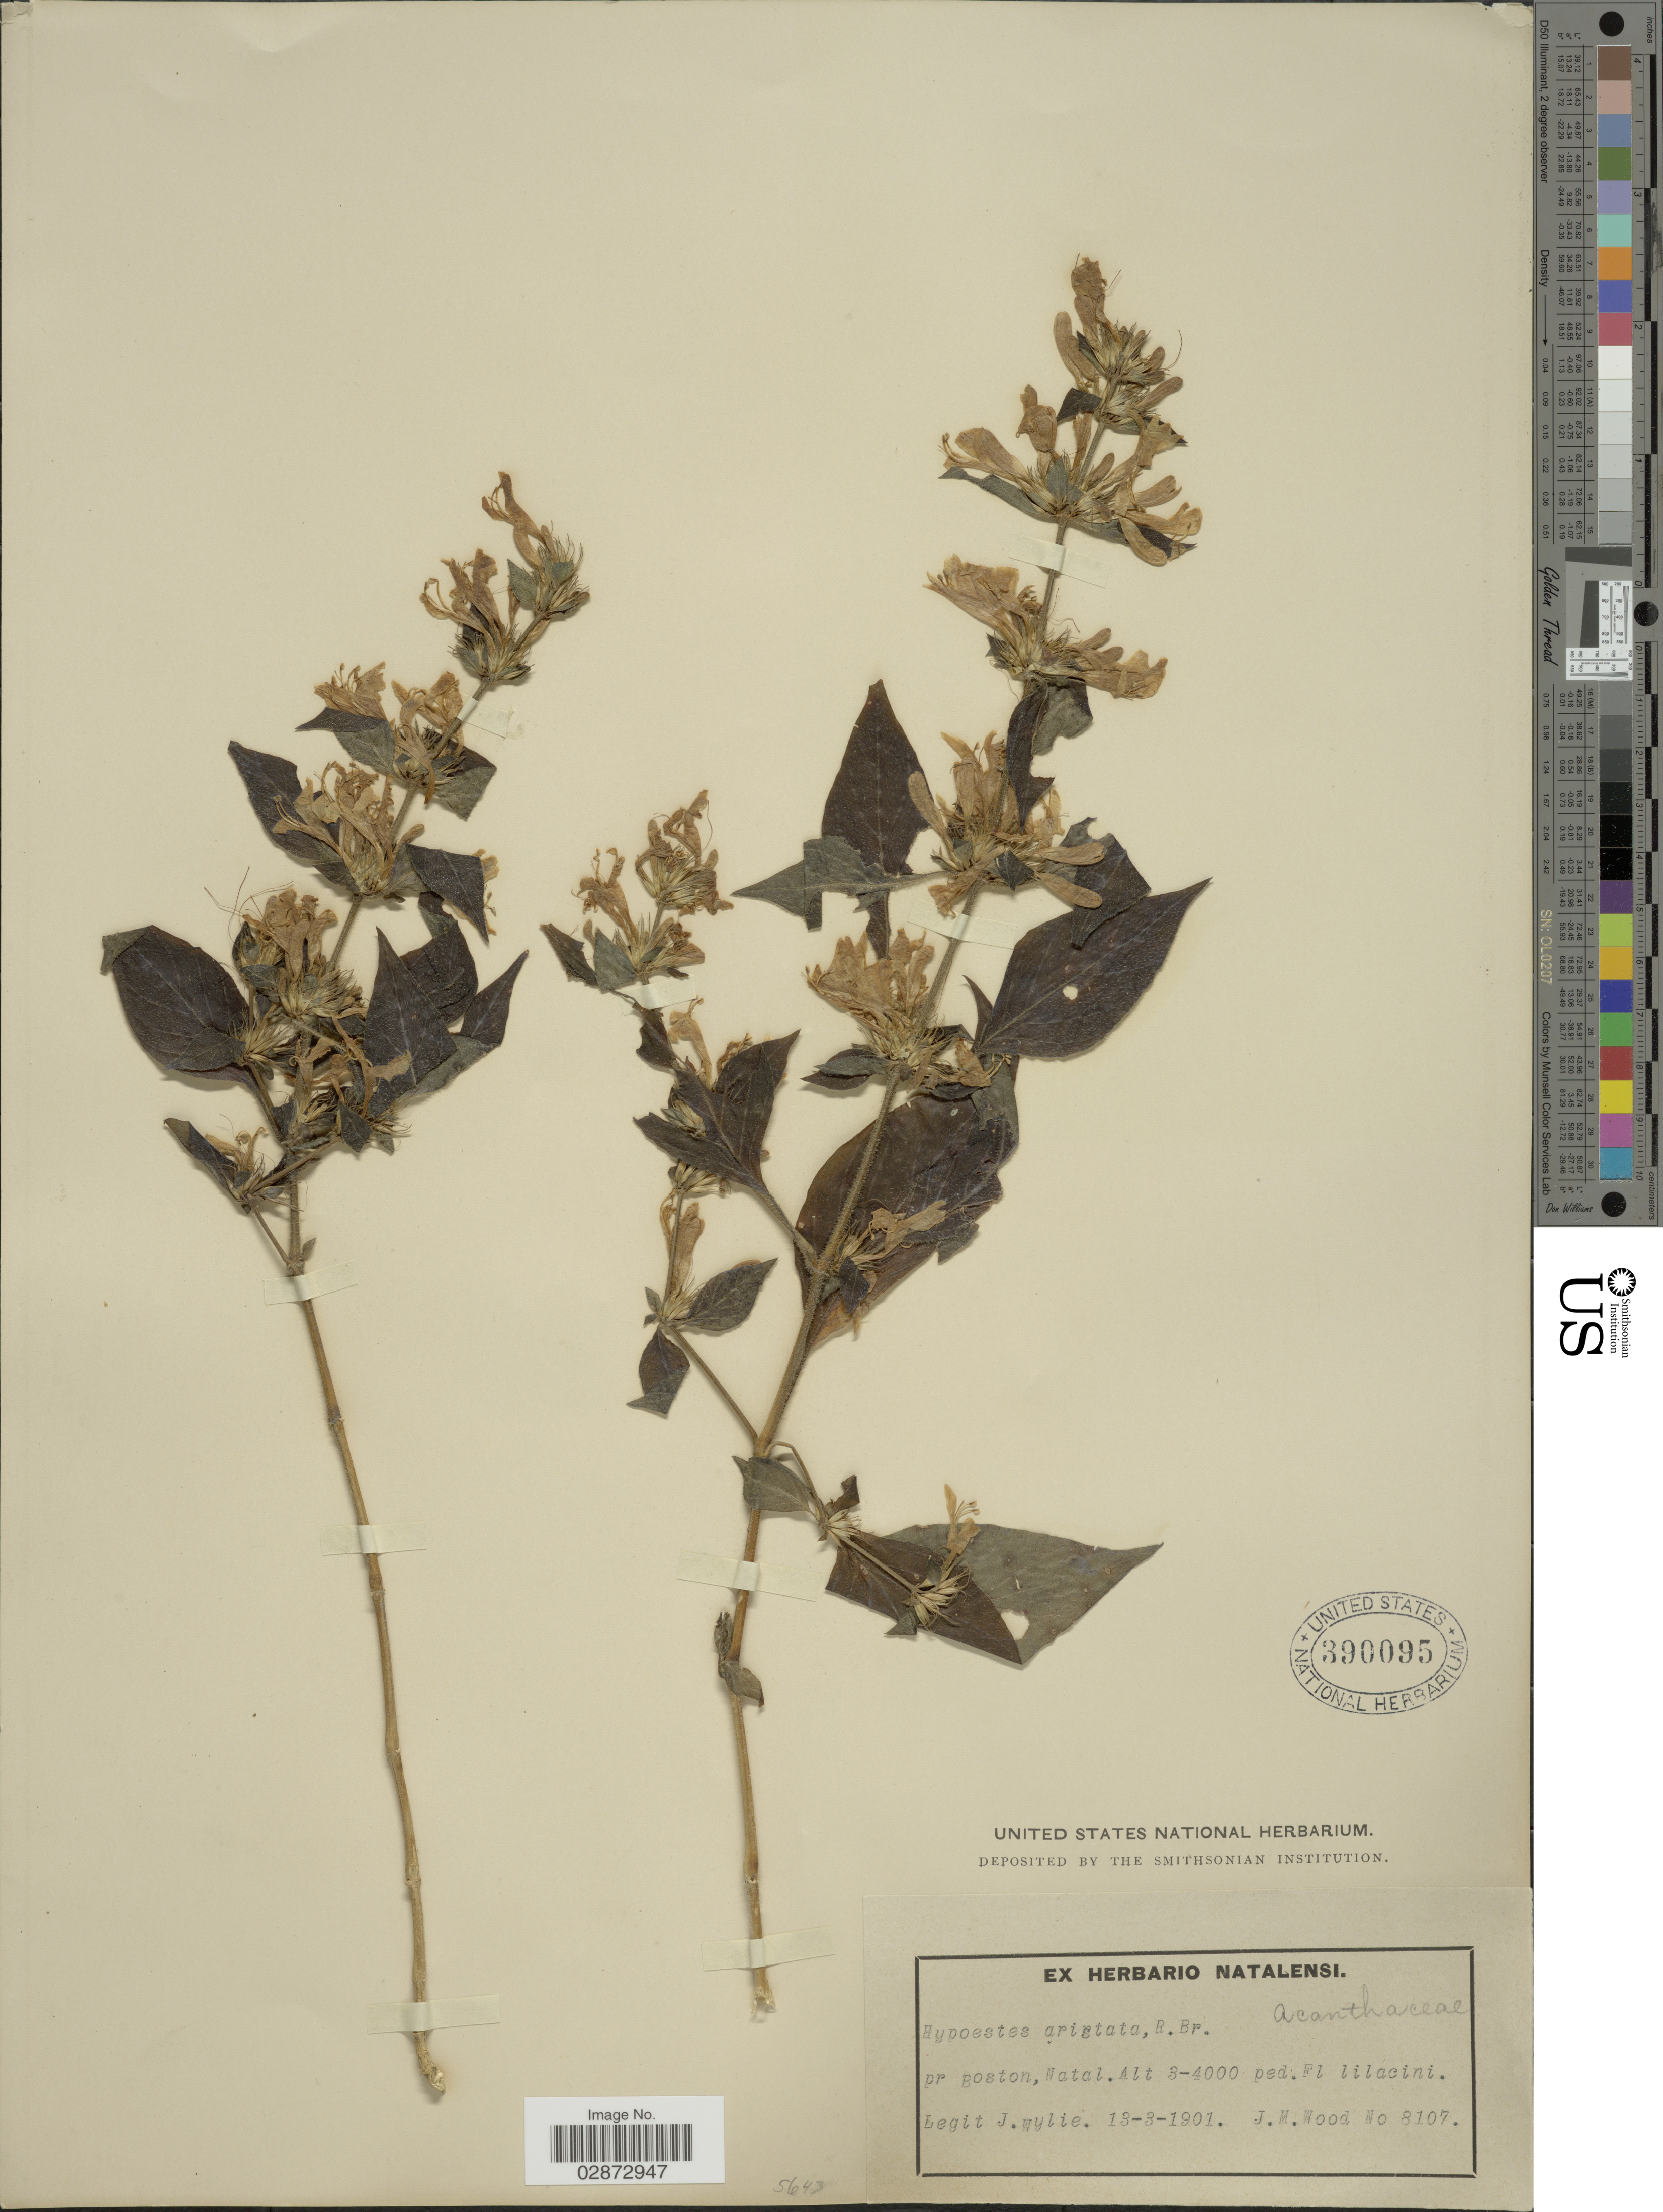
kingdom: Plantae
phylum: Tracheophyta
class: Magnoliopsida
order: Lamiales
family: Acanthaceae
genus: Hypoestes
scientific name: Hypoestes aristata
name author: (Vahl) Sol. ex Roem. & Schult.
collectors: J. Wylie & J. M. Wood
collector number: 8107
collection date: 1901-03-13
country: South Africa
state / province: KwaZulu-Natal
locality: Pr Boston, Natal.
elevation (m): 914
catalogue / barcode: US 390095